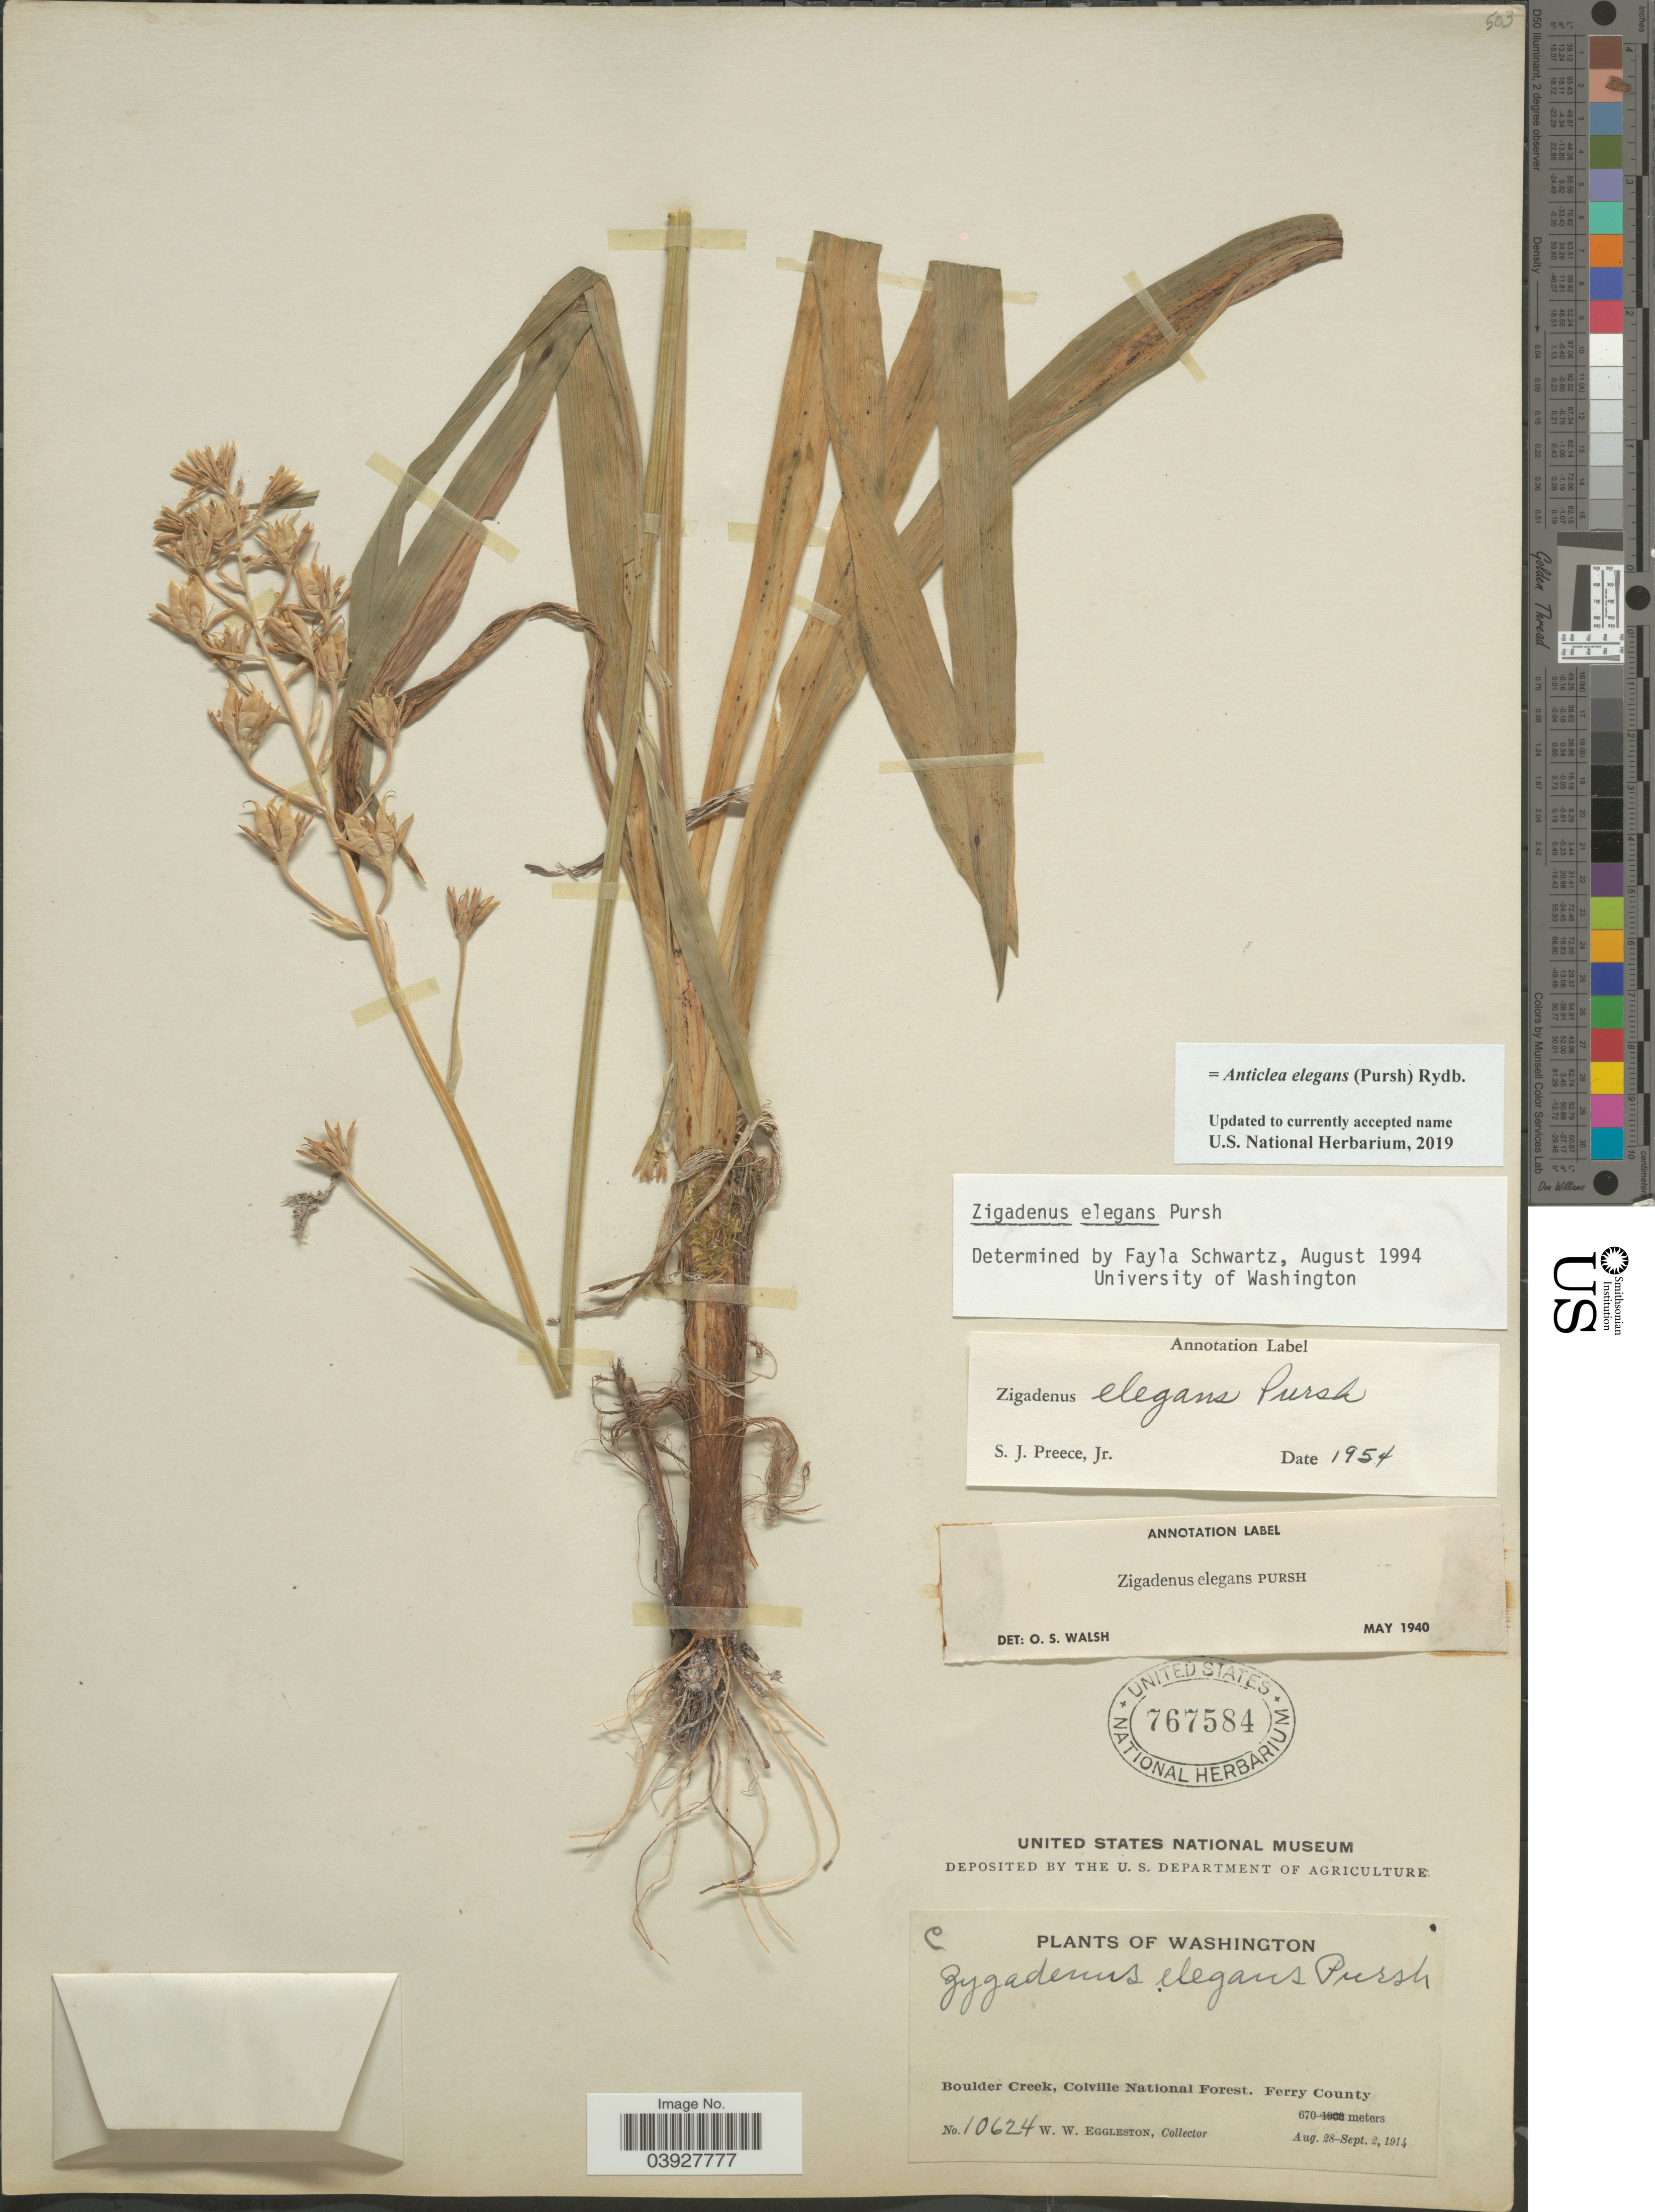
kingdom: Plantae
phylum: Tracheophyta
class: Liliopsida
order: Liliales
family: Melanthiaceae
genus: Anticlea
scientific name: Anticlea elegans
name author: (Pursh) Rydb.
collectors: W. W. Eggleston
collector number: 10624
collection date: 1914-08-28/1914-09-02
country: United States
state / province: Washington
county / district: Ferry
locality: Boulder Creek, Colville National Forest, Ferry County.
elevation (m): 670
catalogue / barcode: US 767584